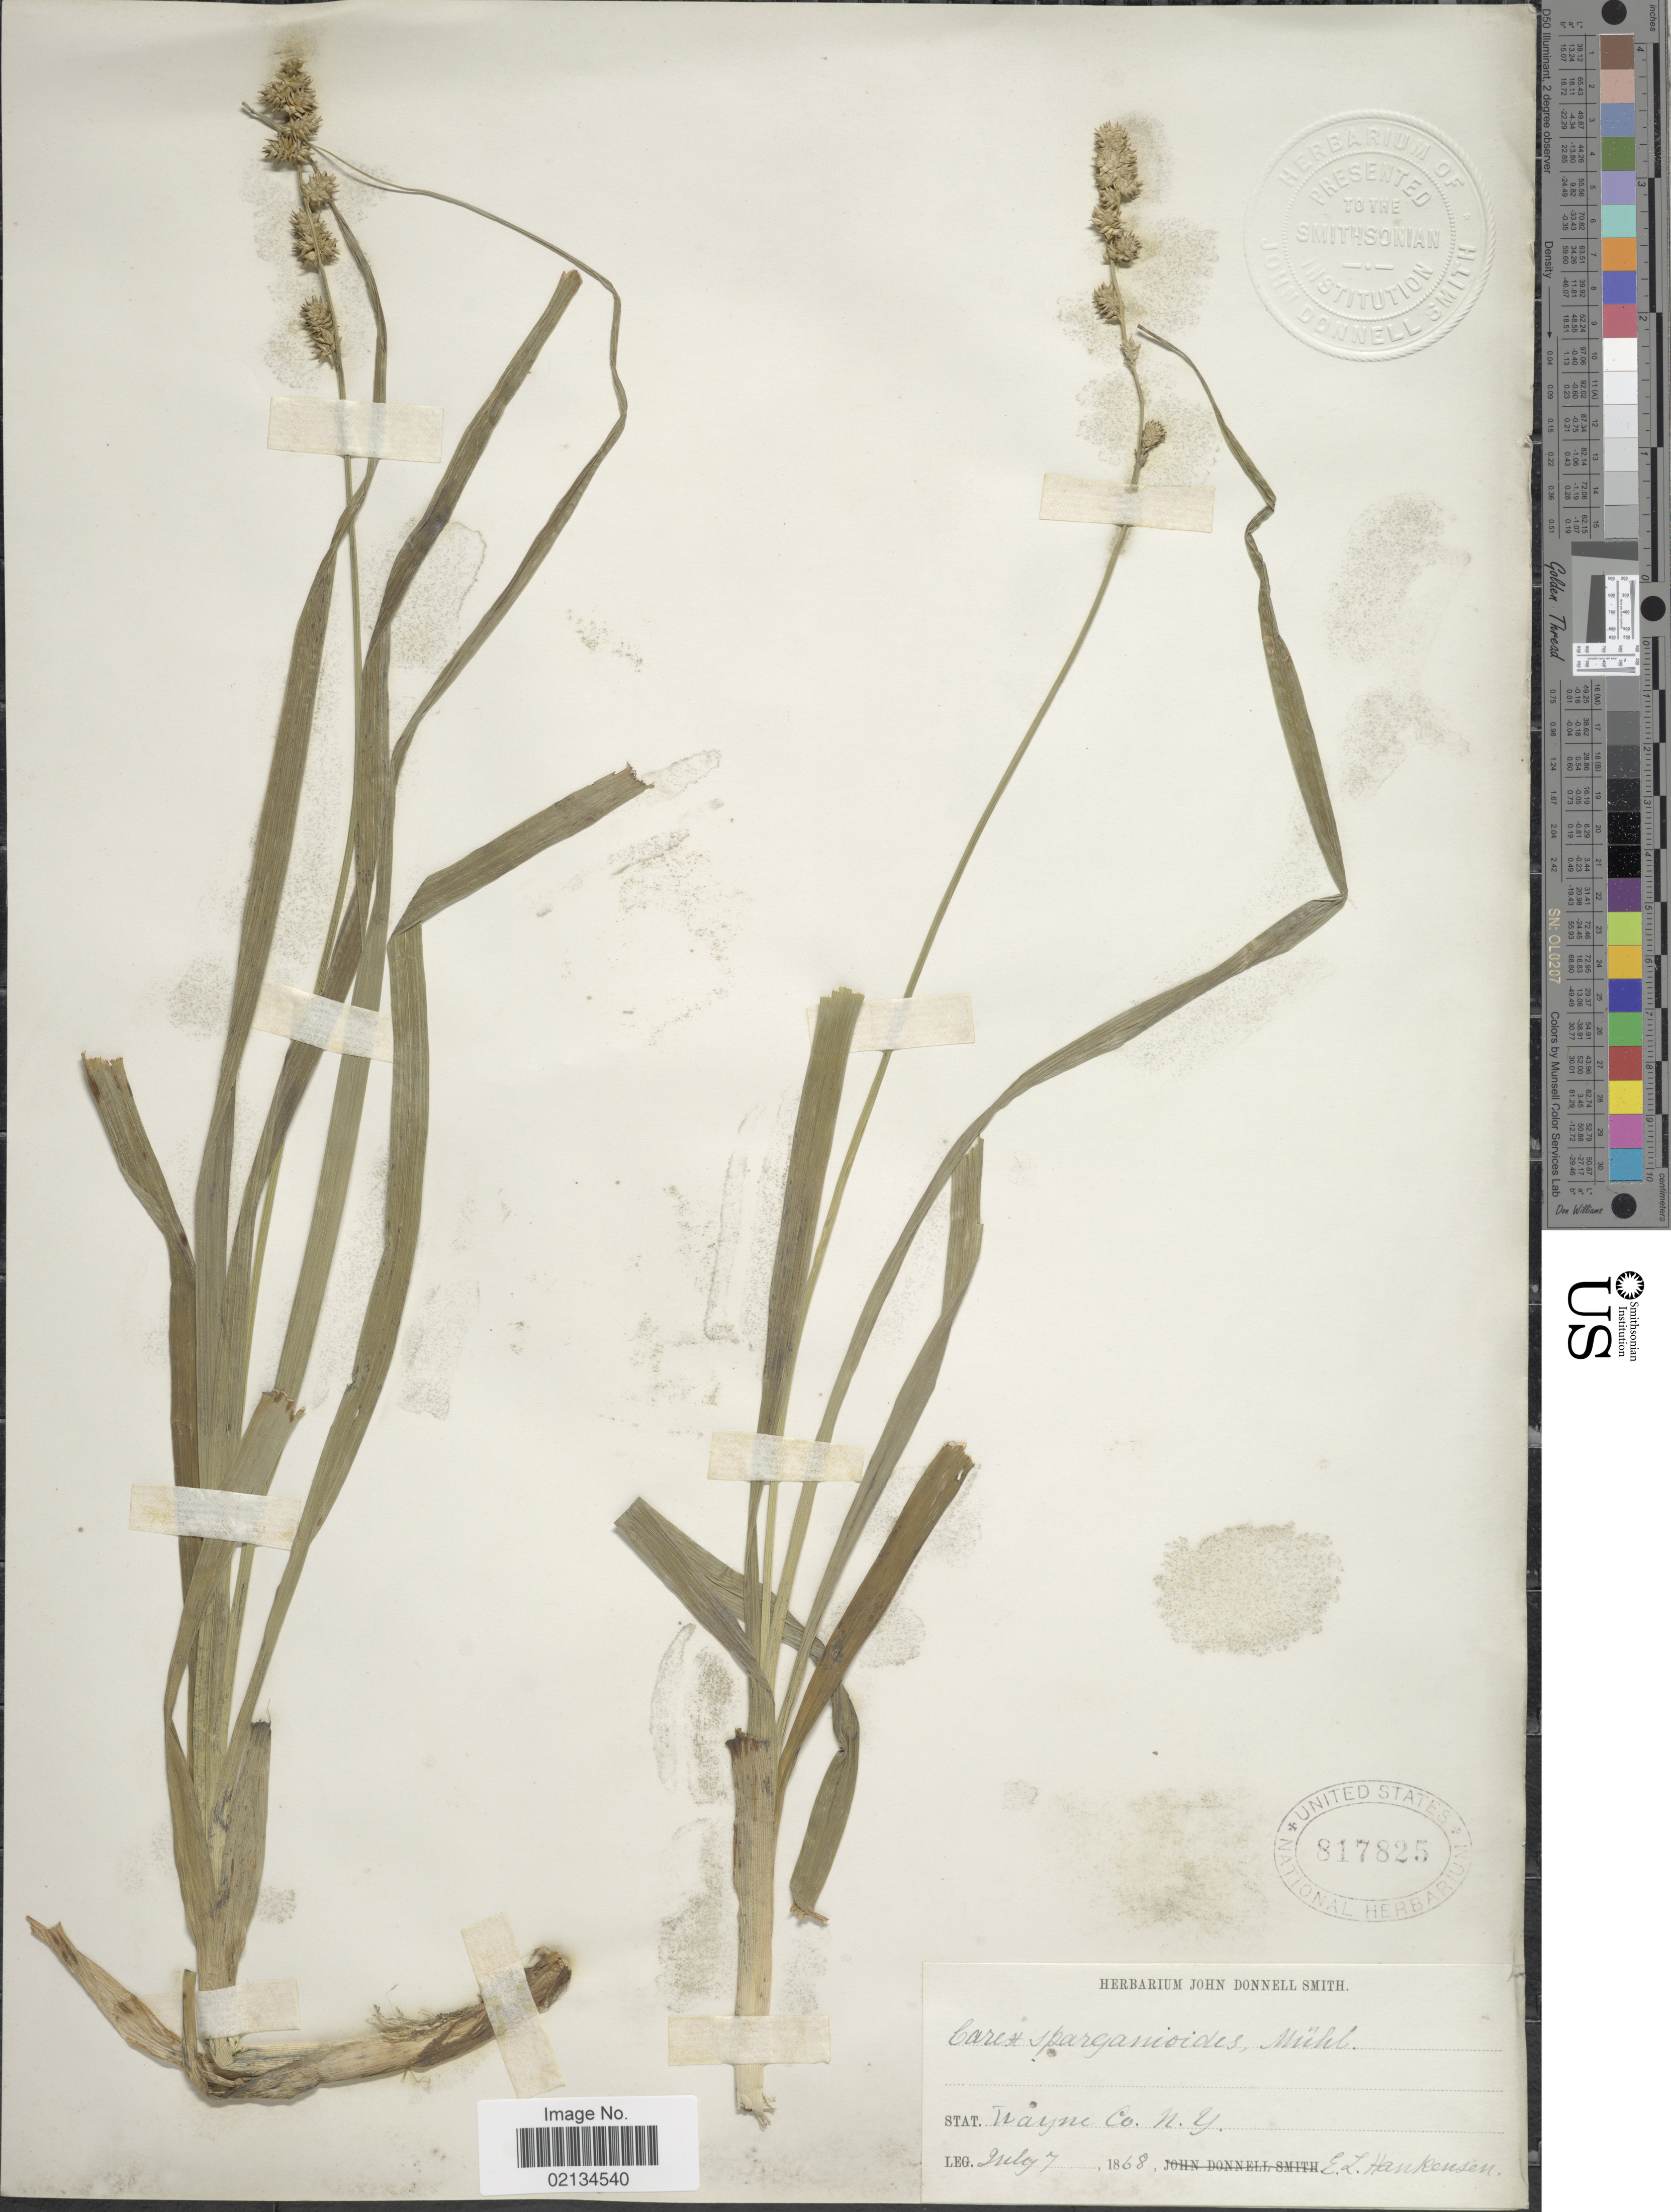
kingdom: Plantae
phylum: Tracheophyta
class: Liliopsida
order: Poales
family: Cyperaceae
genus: Carex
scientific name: Carex sparganioides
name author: Muhl. ex Willd.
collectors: E. Hankenson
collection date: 1868-07-07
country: United States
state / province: New York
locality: Wayne Co.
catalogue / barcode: US 817825